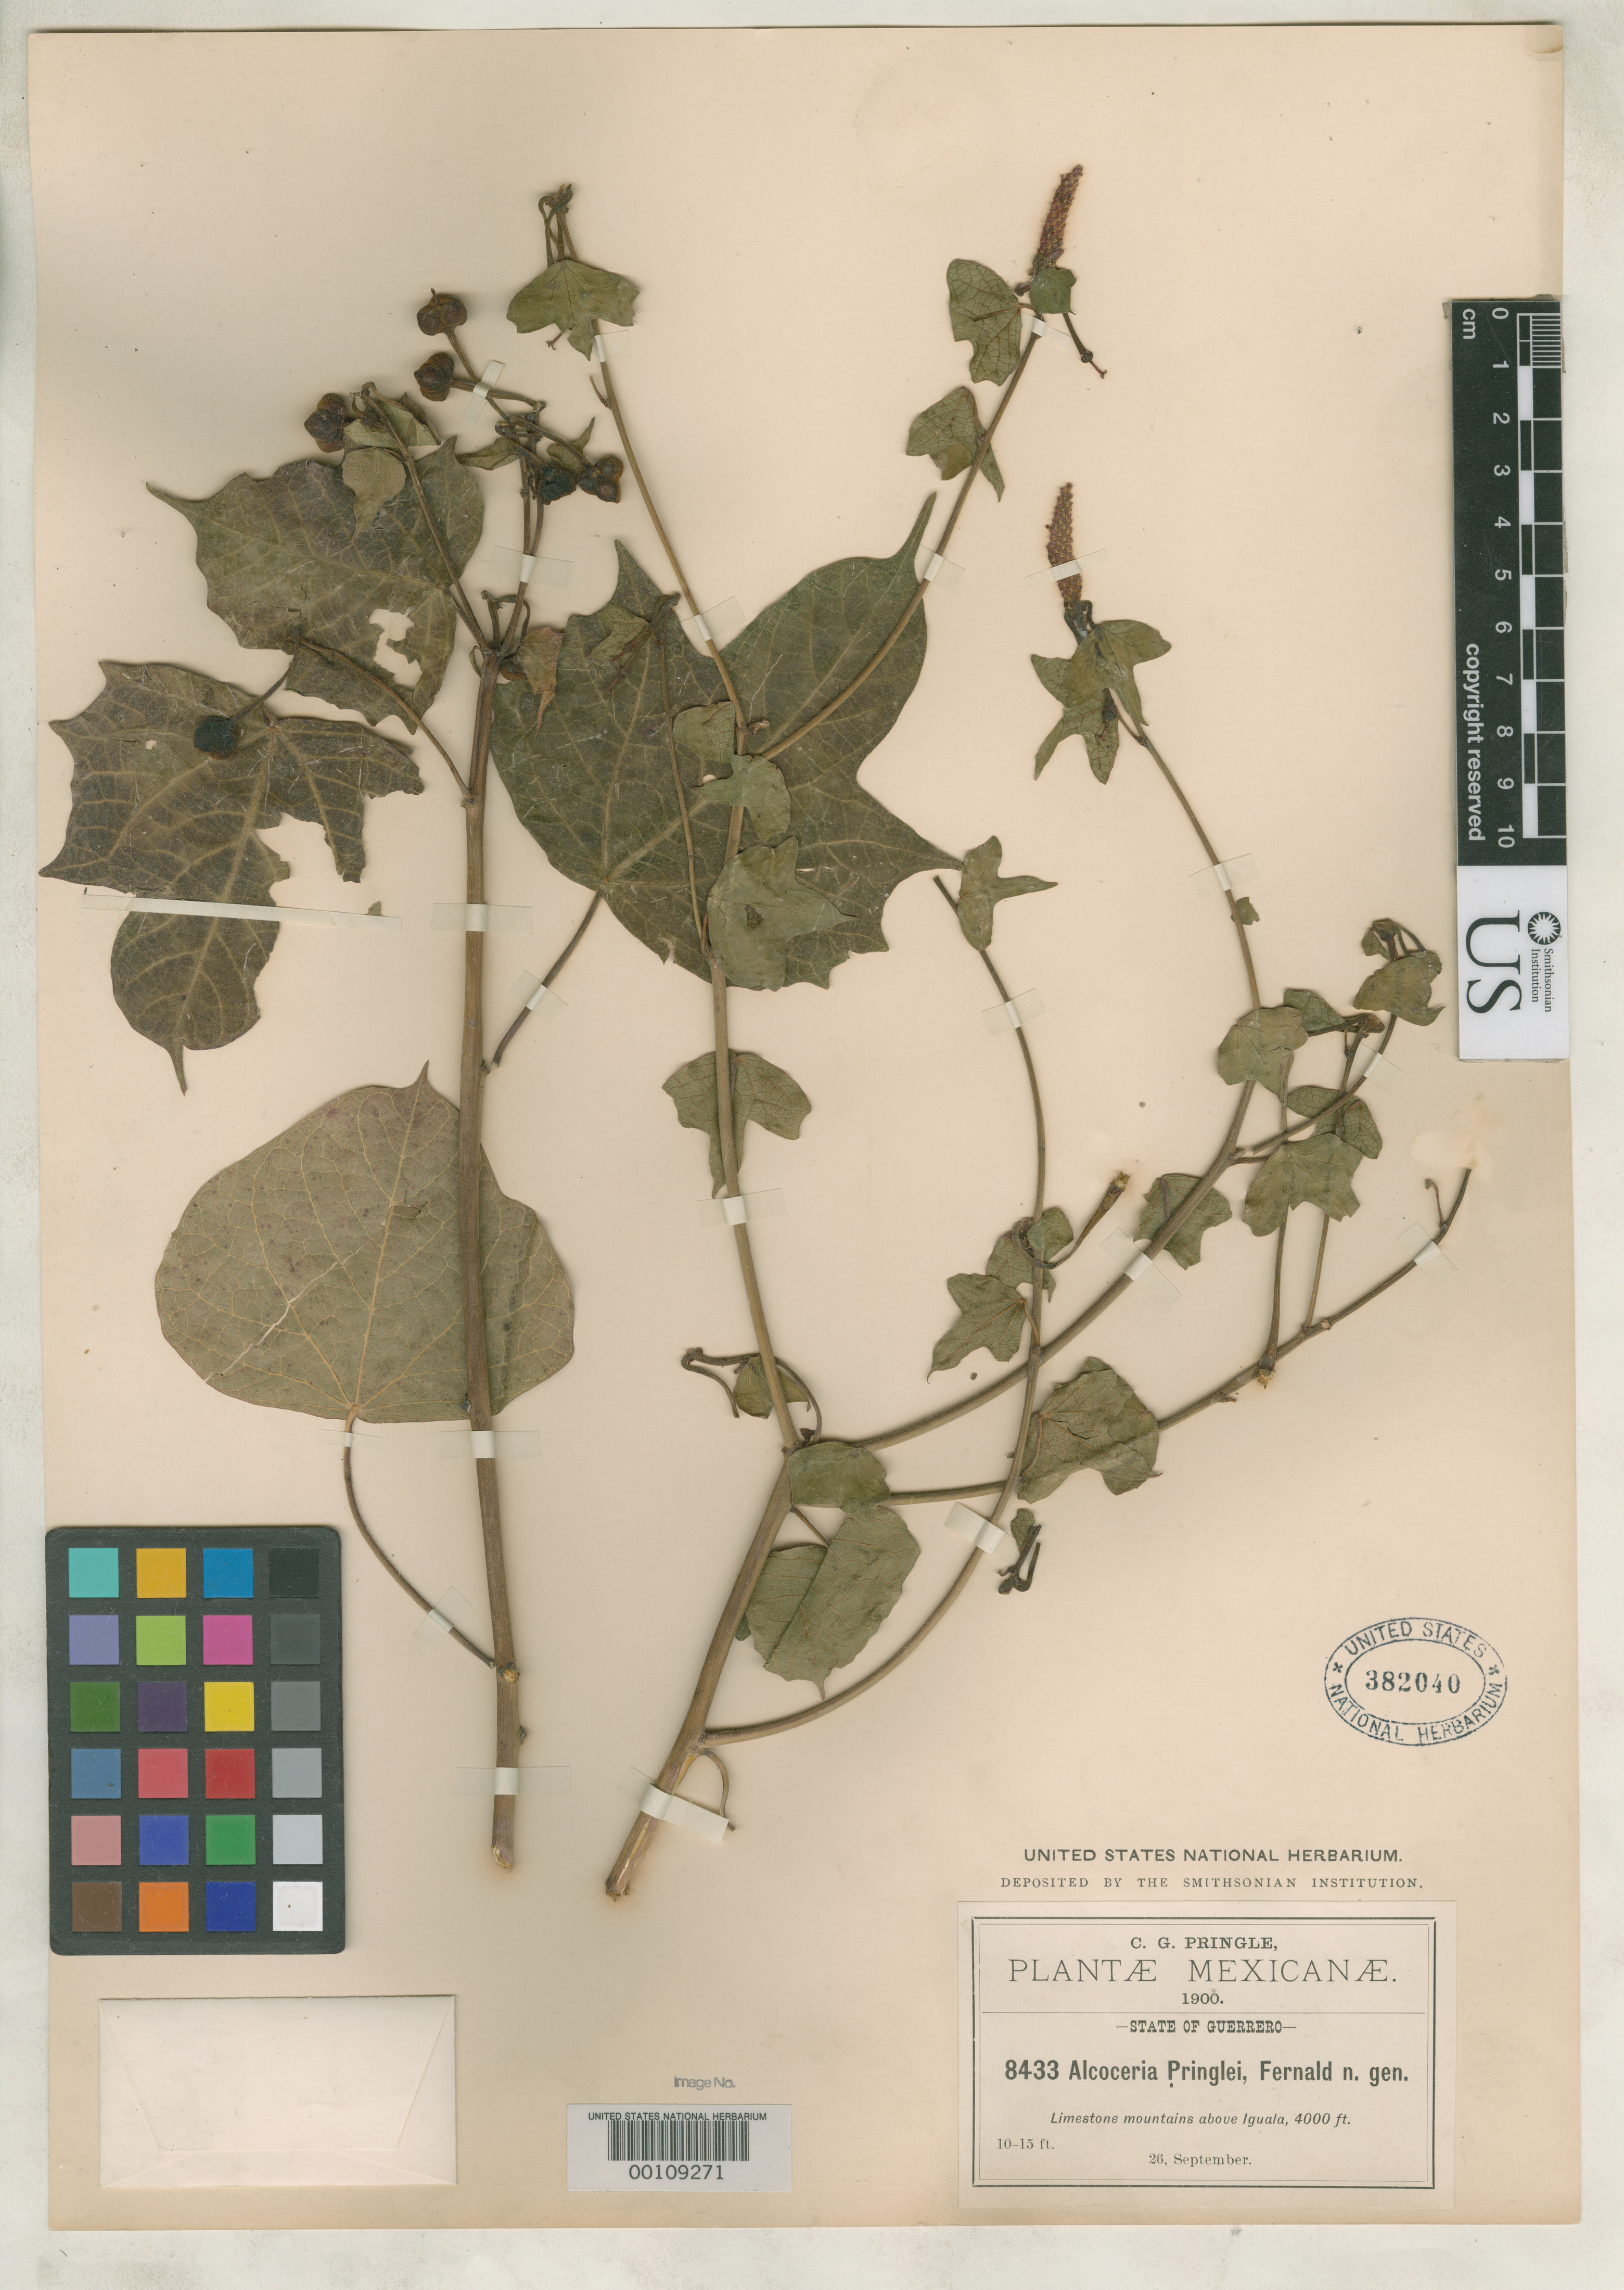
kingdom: Plantae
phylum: Tracheophyta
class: Magnoliopsida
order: Malpighiales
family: Euphorbiaceae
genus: Alcoceria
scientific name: Alcoceria pringlei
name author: Fernald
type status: Isotype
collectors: C. G. Pringle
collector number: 8433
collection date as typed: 26 Sep 1900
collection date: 1900-09-26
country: Mexico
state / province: Guerrero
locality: Mountains above Iguala.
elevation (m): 1230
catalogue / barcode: US 382040